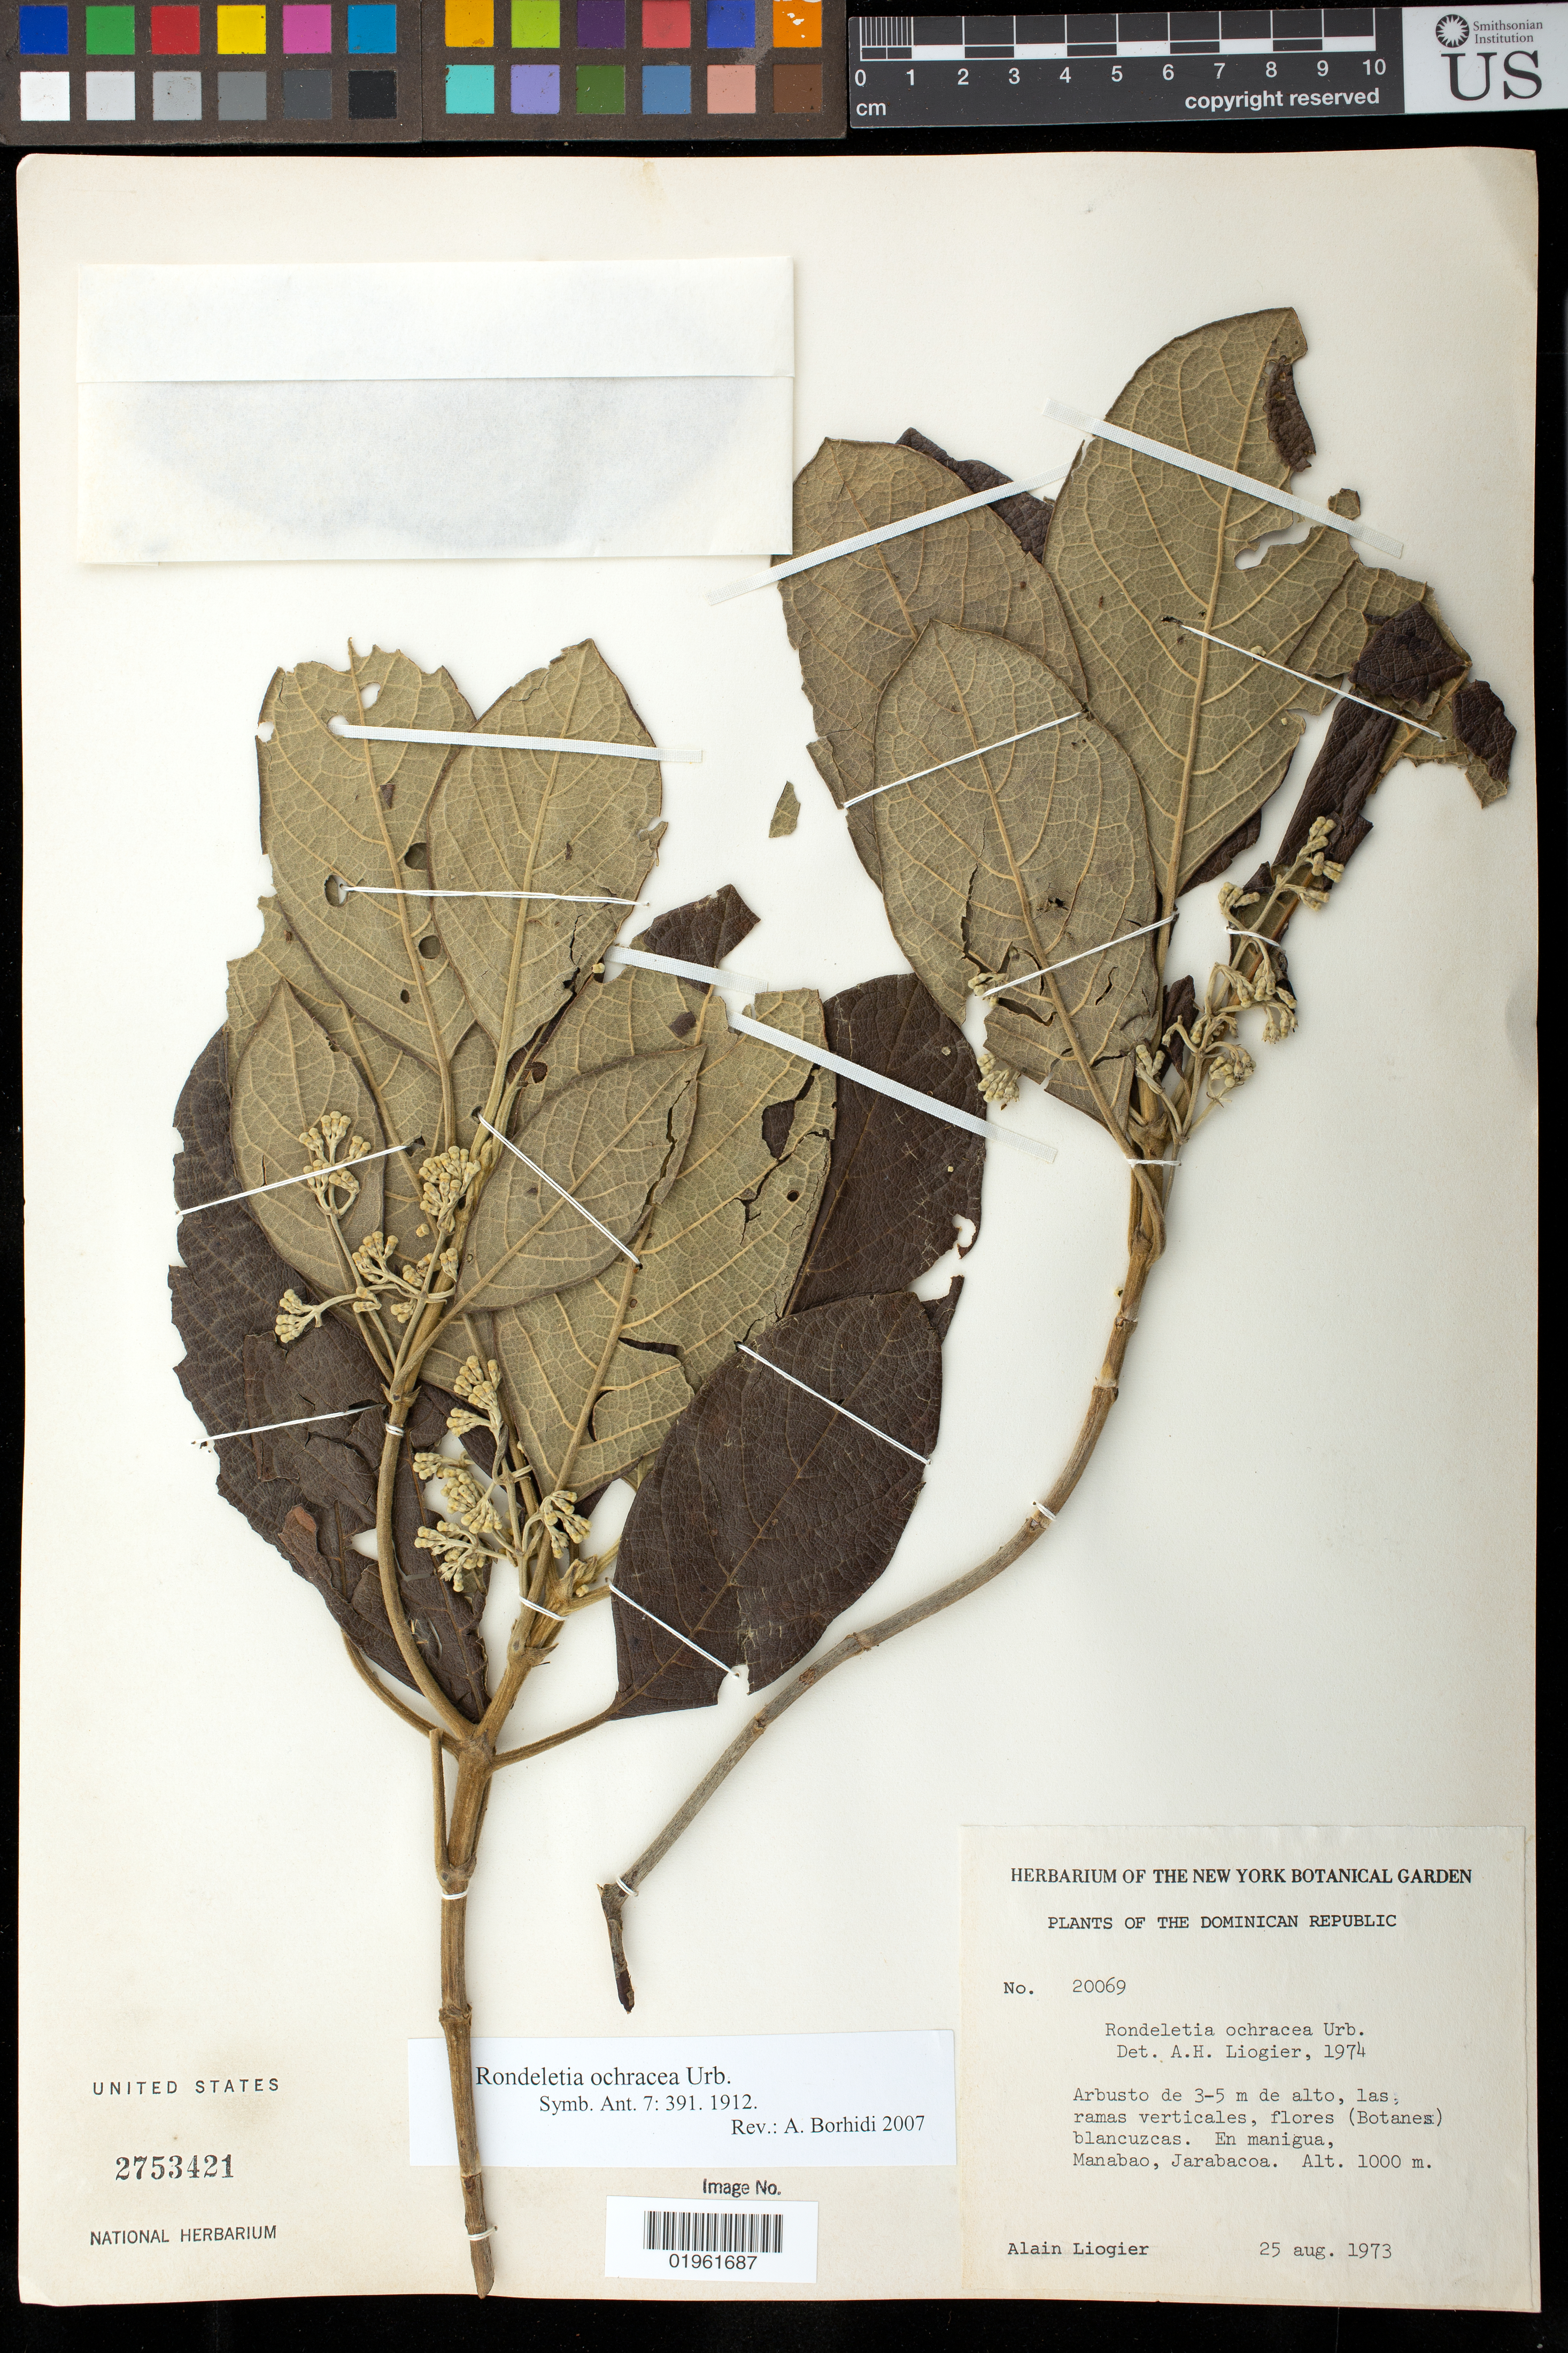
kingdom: Plantae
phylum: Tracheophyta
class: Magnoliopsida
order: Gentianales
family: Rubiaceae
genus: Rondeletia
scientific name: Rondeletia ochracea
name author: Urb.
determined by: Borhidi, Attila L.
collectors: A. H. Liogier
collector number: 20069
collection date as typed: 25 Aug 1973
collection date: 1973-08-25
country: Dominican Republic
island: Hispaniola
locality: En manigua, Manabao, Jarabacoa.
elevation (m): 1000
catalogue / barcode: US 2753421